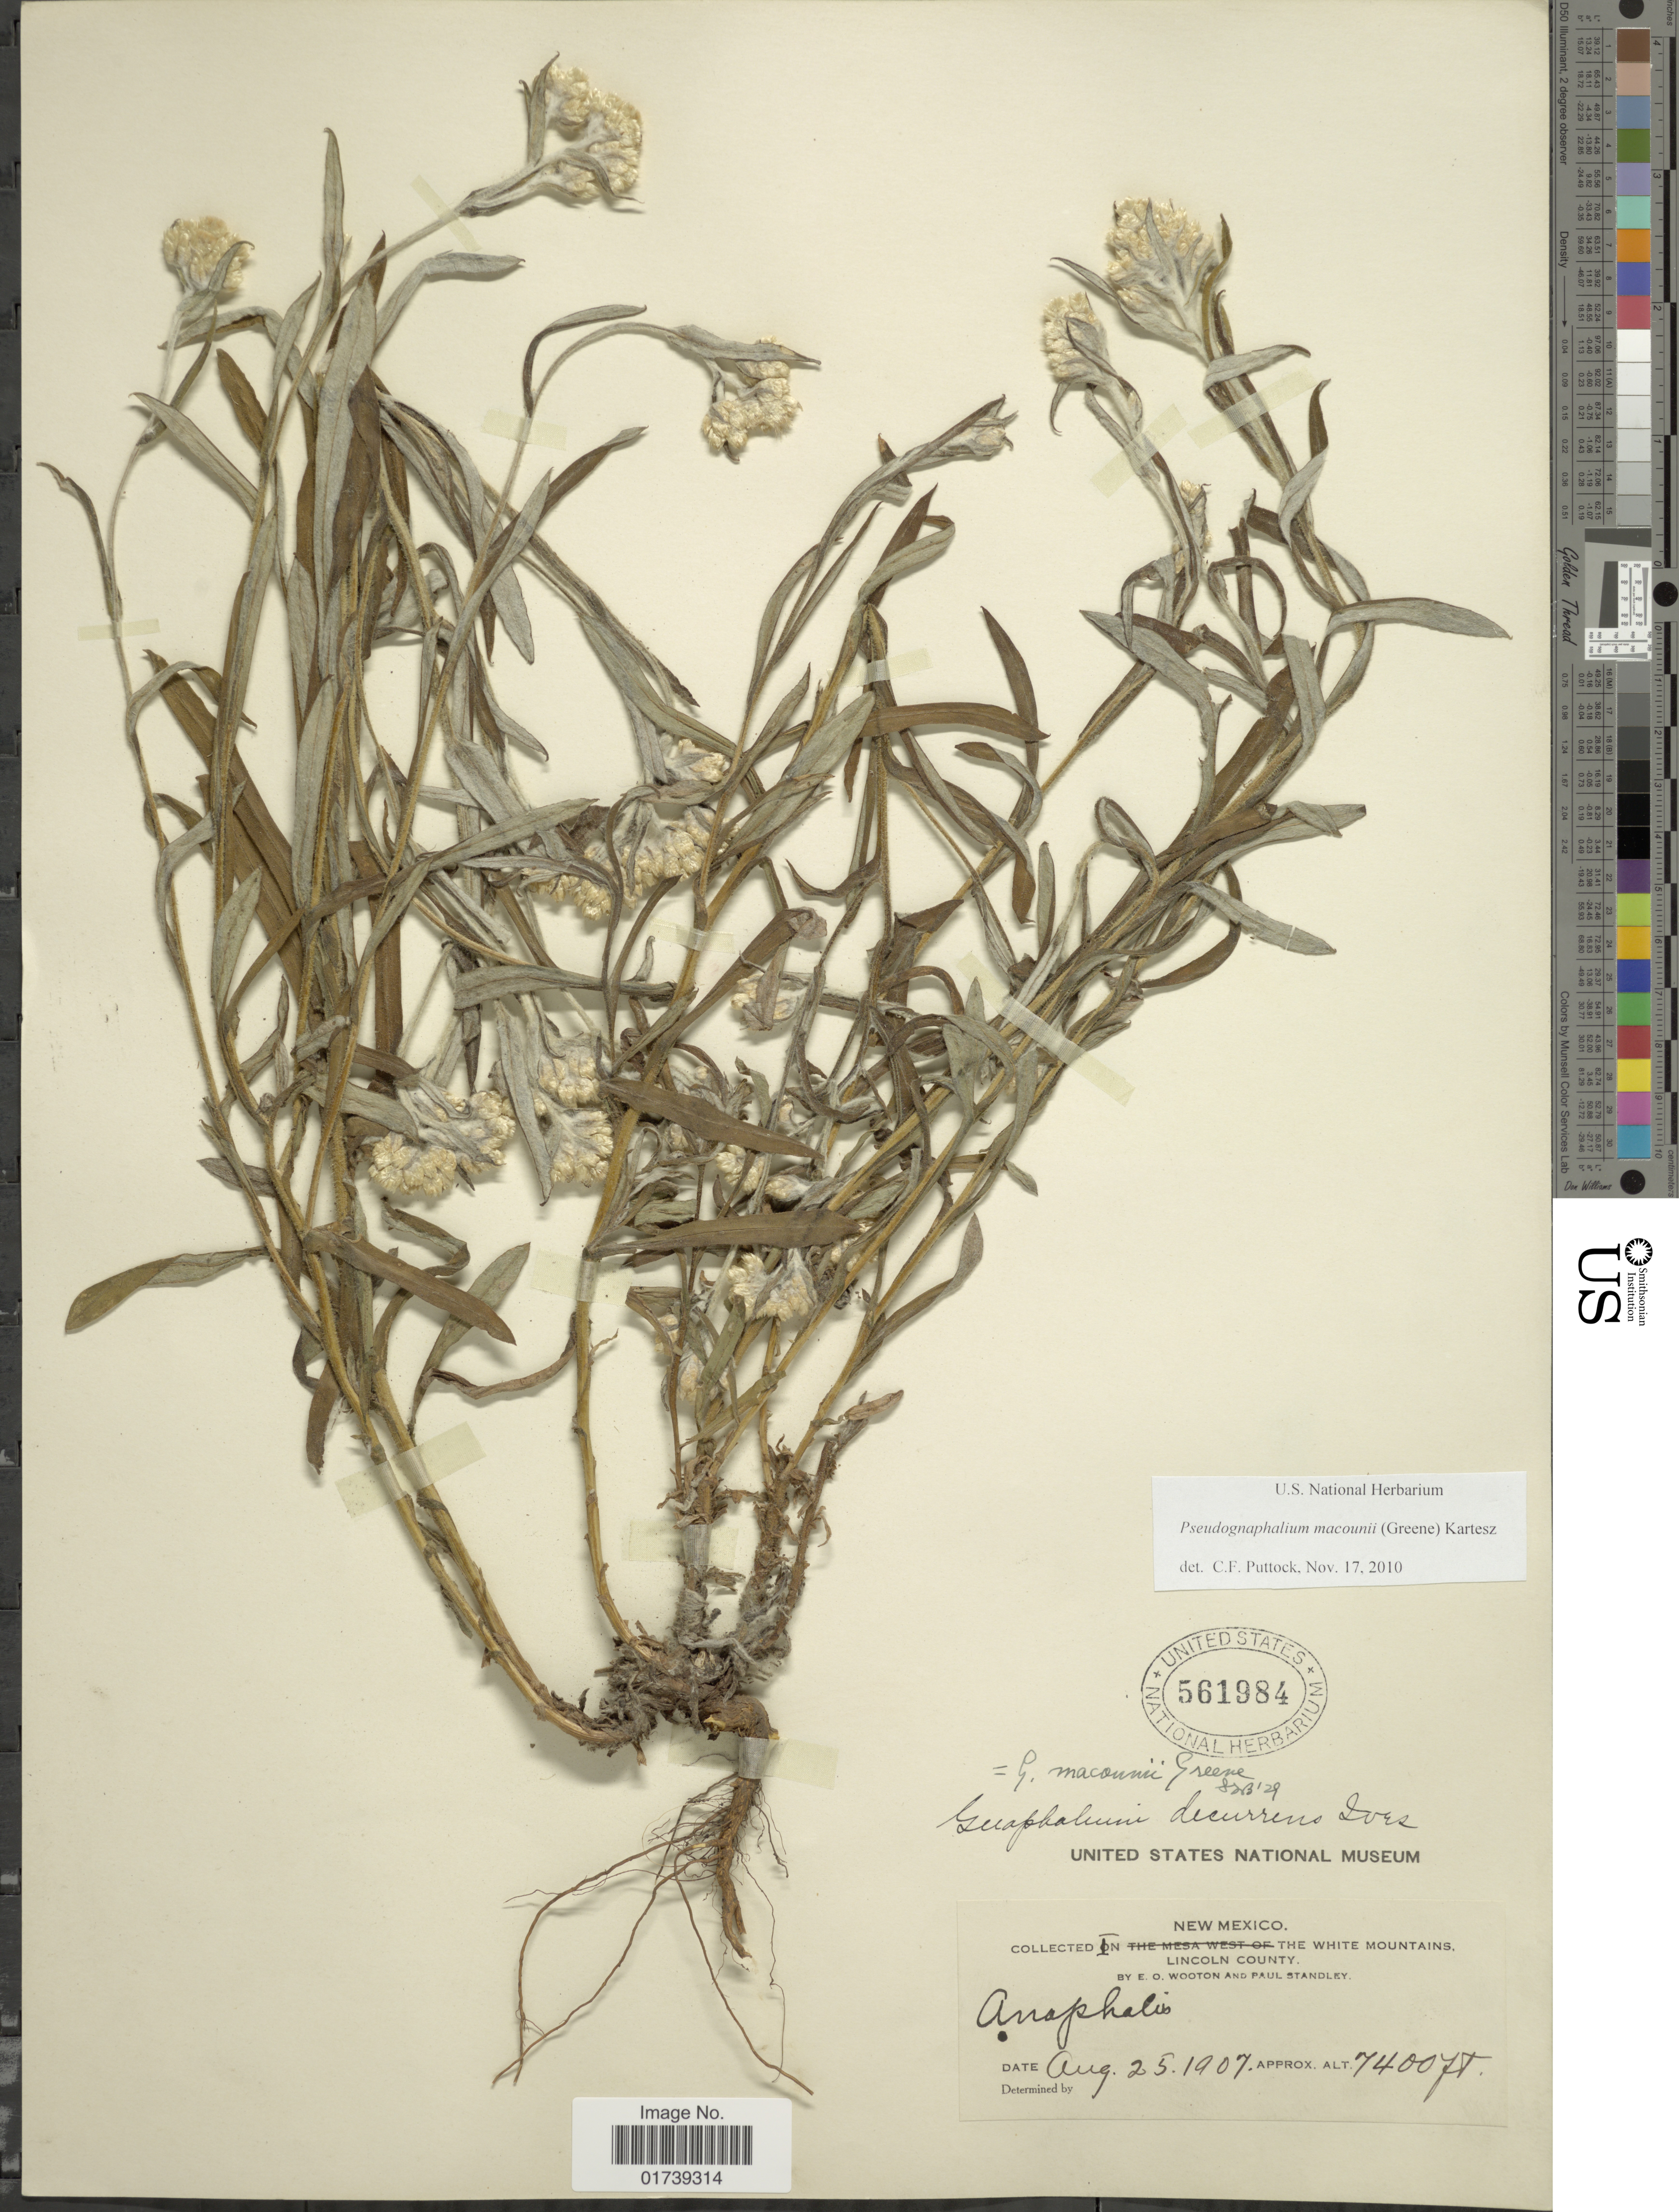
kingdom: Plantae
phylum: Tracheophyta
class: Magnoliopsida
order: Asterales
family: Asteraceae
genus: Pseudognaphalium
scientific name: Pseudognaphalium macounii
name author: (Greene) Kartesz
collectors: E. O. Wooton & P. C. Standley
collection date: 1907-08-25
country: United States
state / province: New Mexico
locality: The White Mountains, Lincoln County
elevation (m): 2256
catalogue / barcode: US 561984